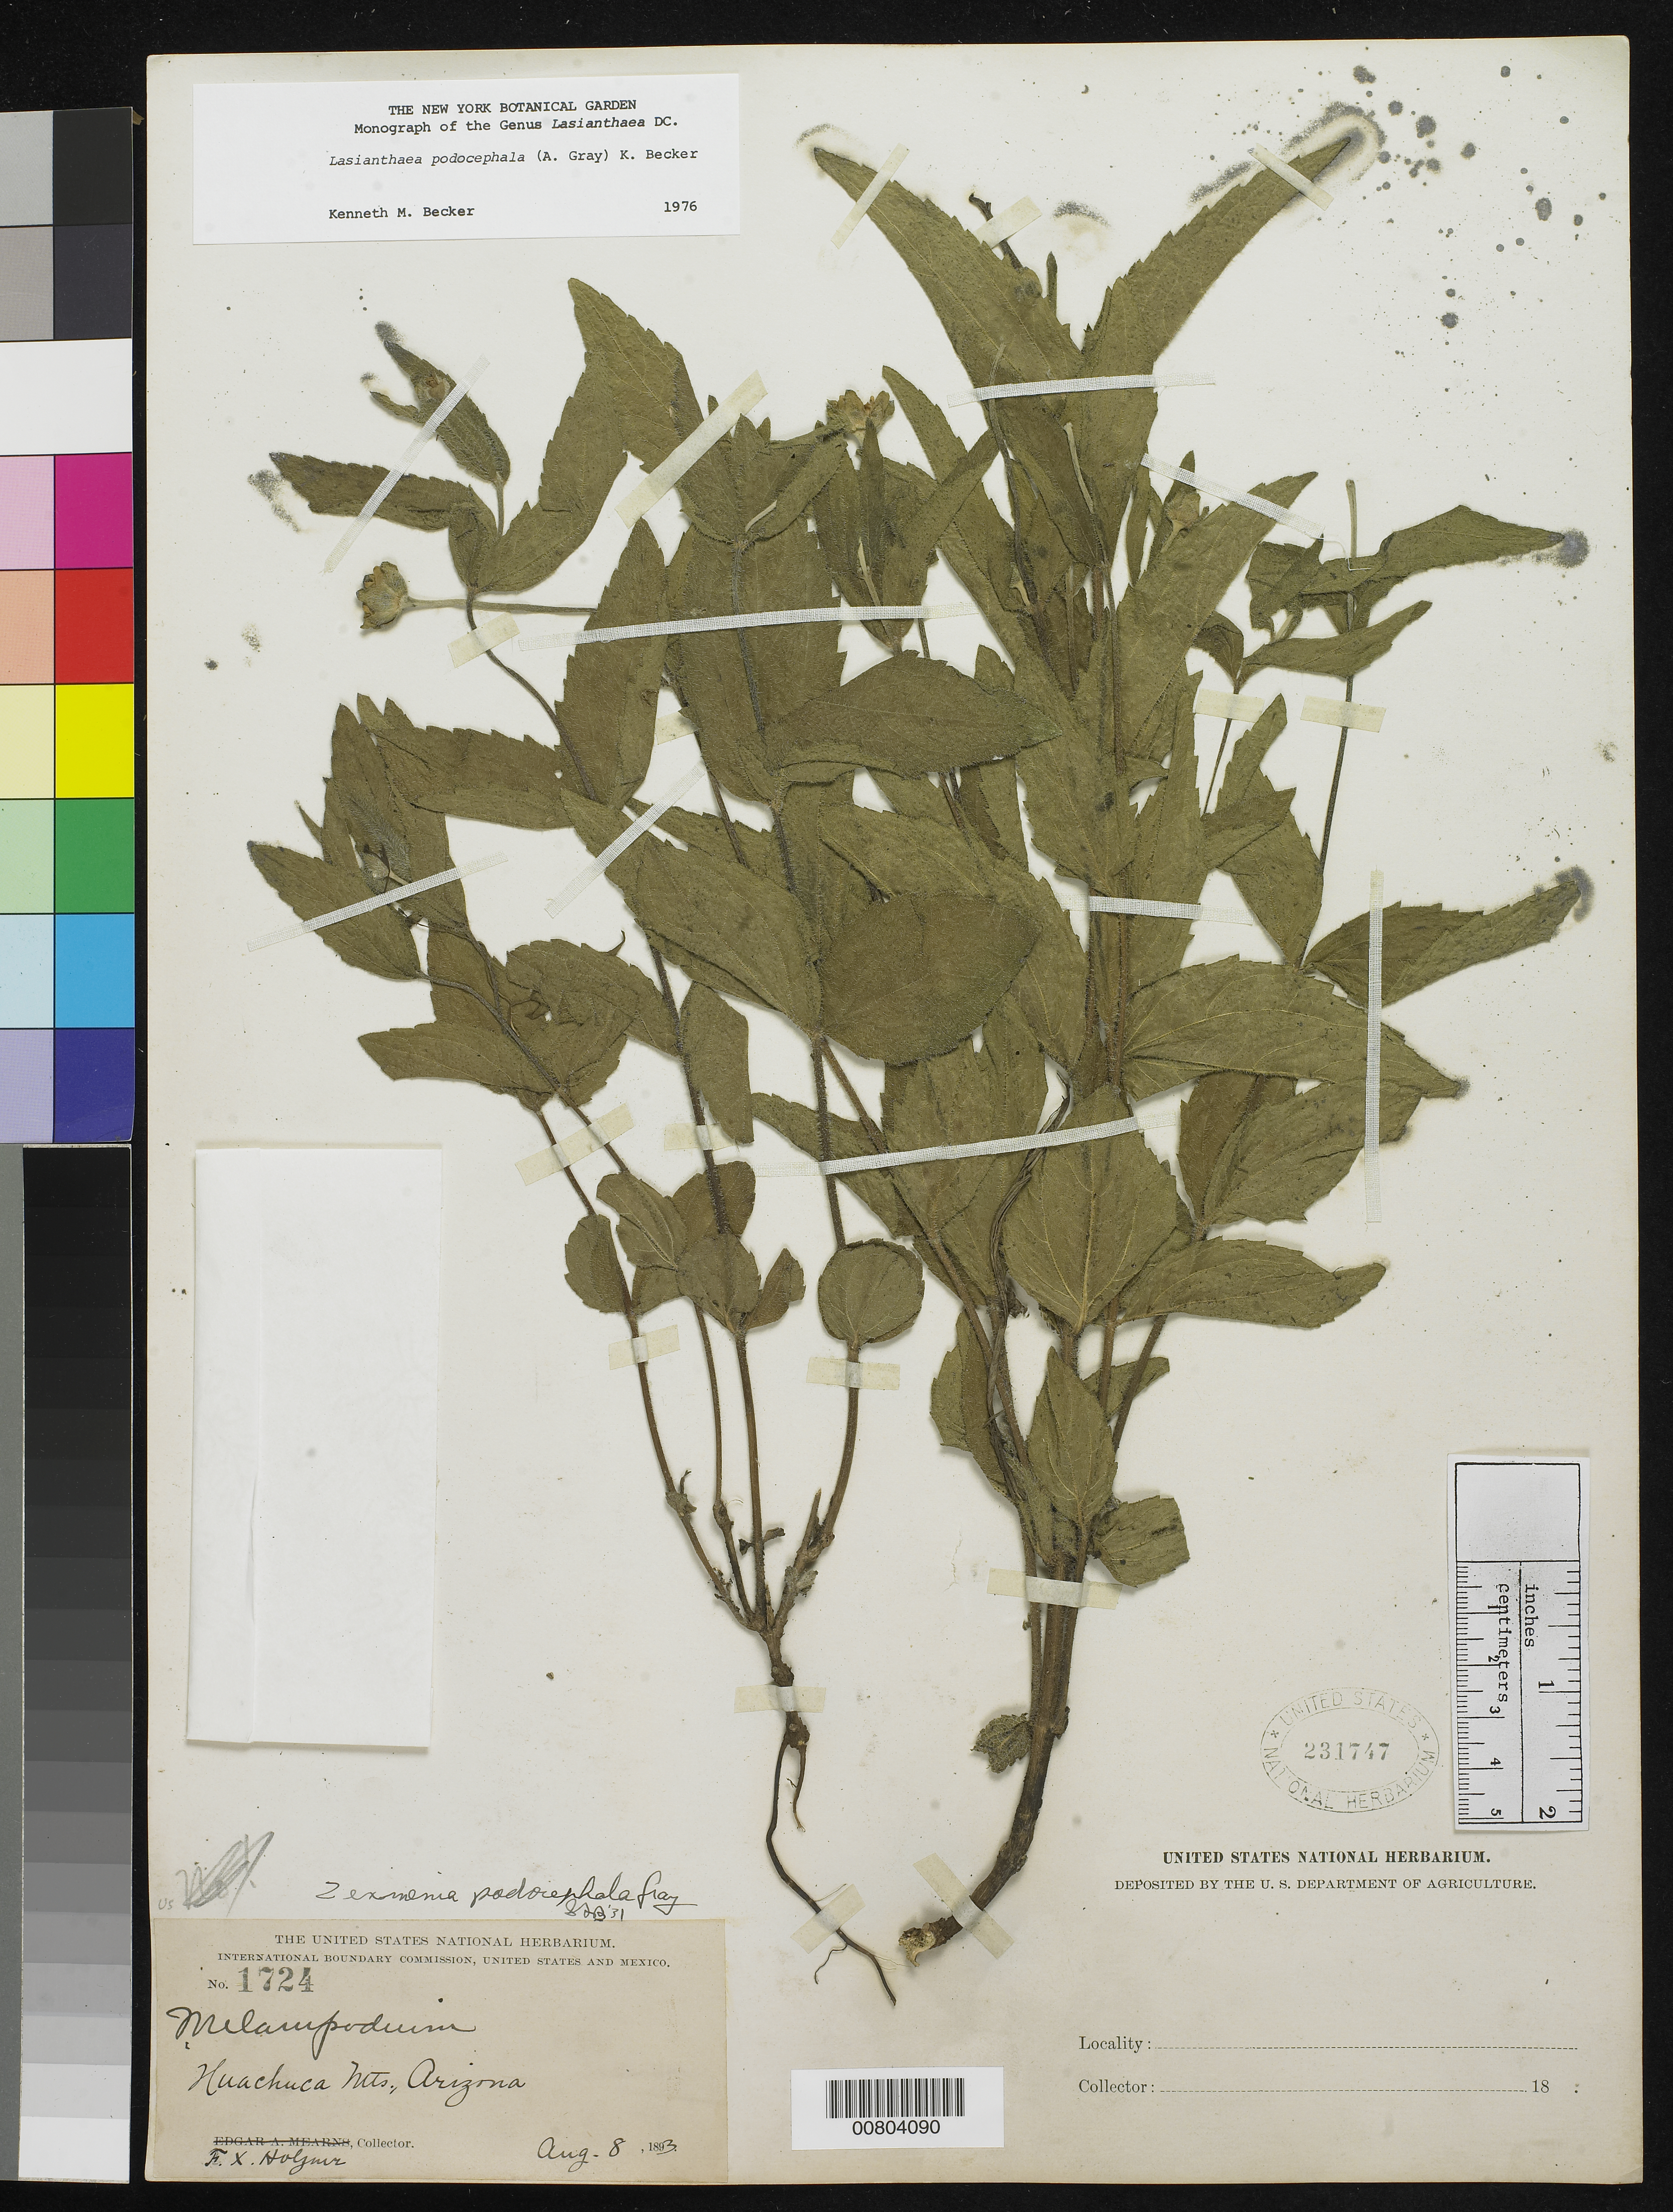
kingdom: Plantae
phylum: Tracheophyta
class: Magnoliopsida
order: Asterales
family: Asteraceae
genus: Lasianthaea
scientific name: Lasianthaea podocephala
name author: (A. Gray) K.M. Becker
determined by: Becker, K. M.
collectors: F. X. Holzner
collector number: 1724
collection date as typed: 08 Aug 1893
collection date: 1893-08-08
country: United States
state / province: Arizona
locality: Huachuca Mts.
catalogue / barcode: US 231747